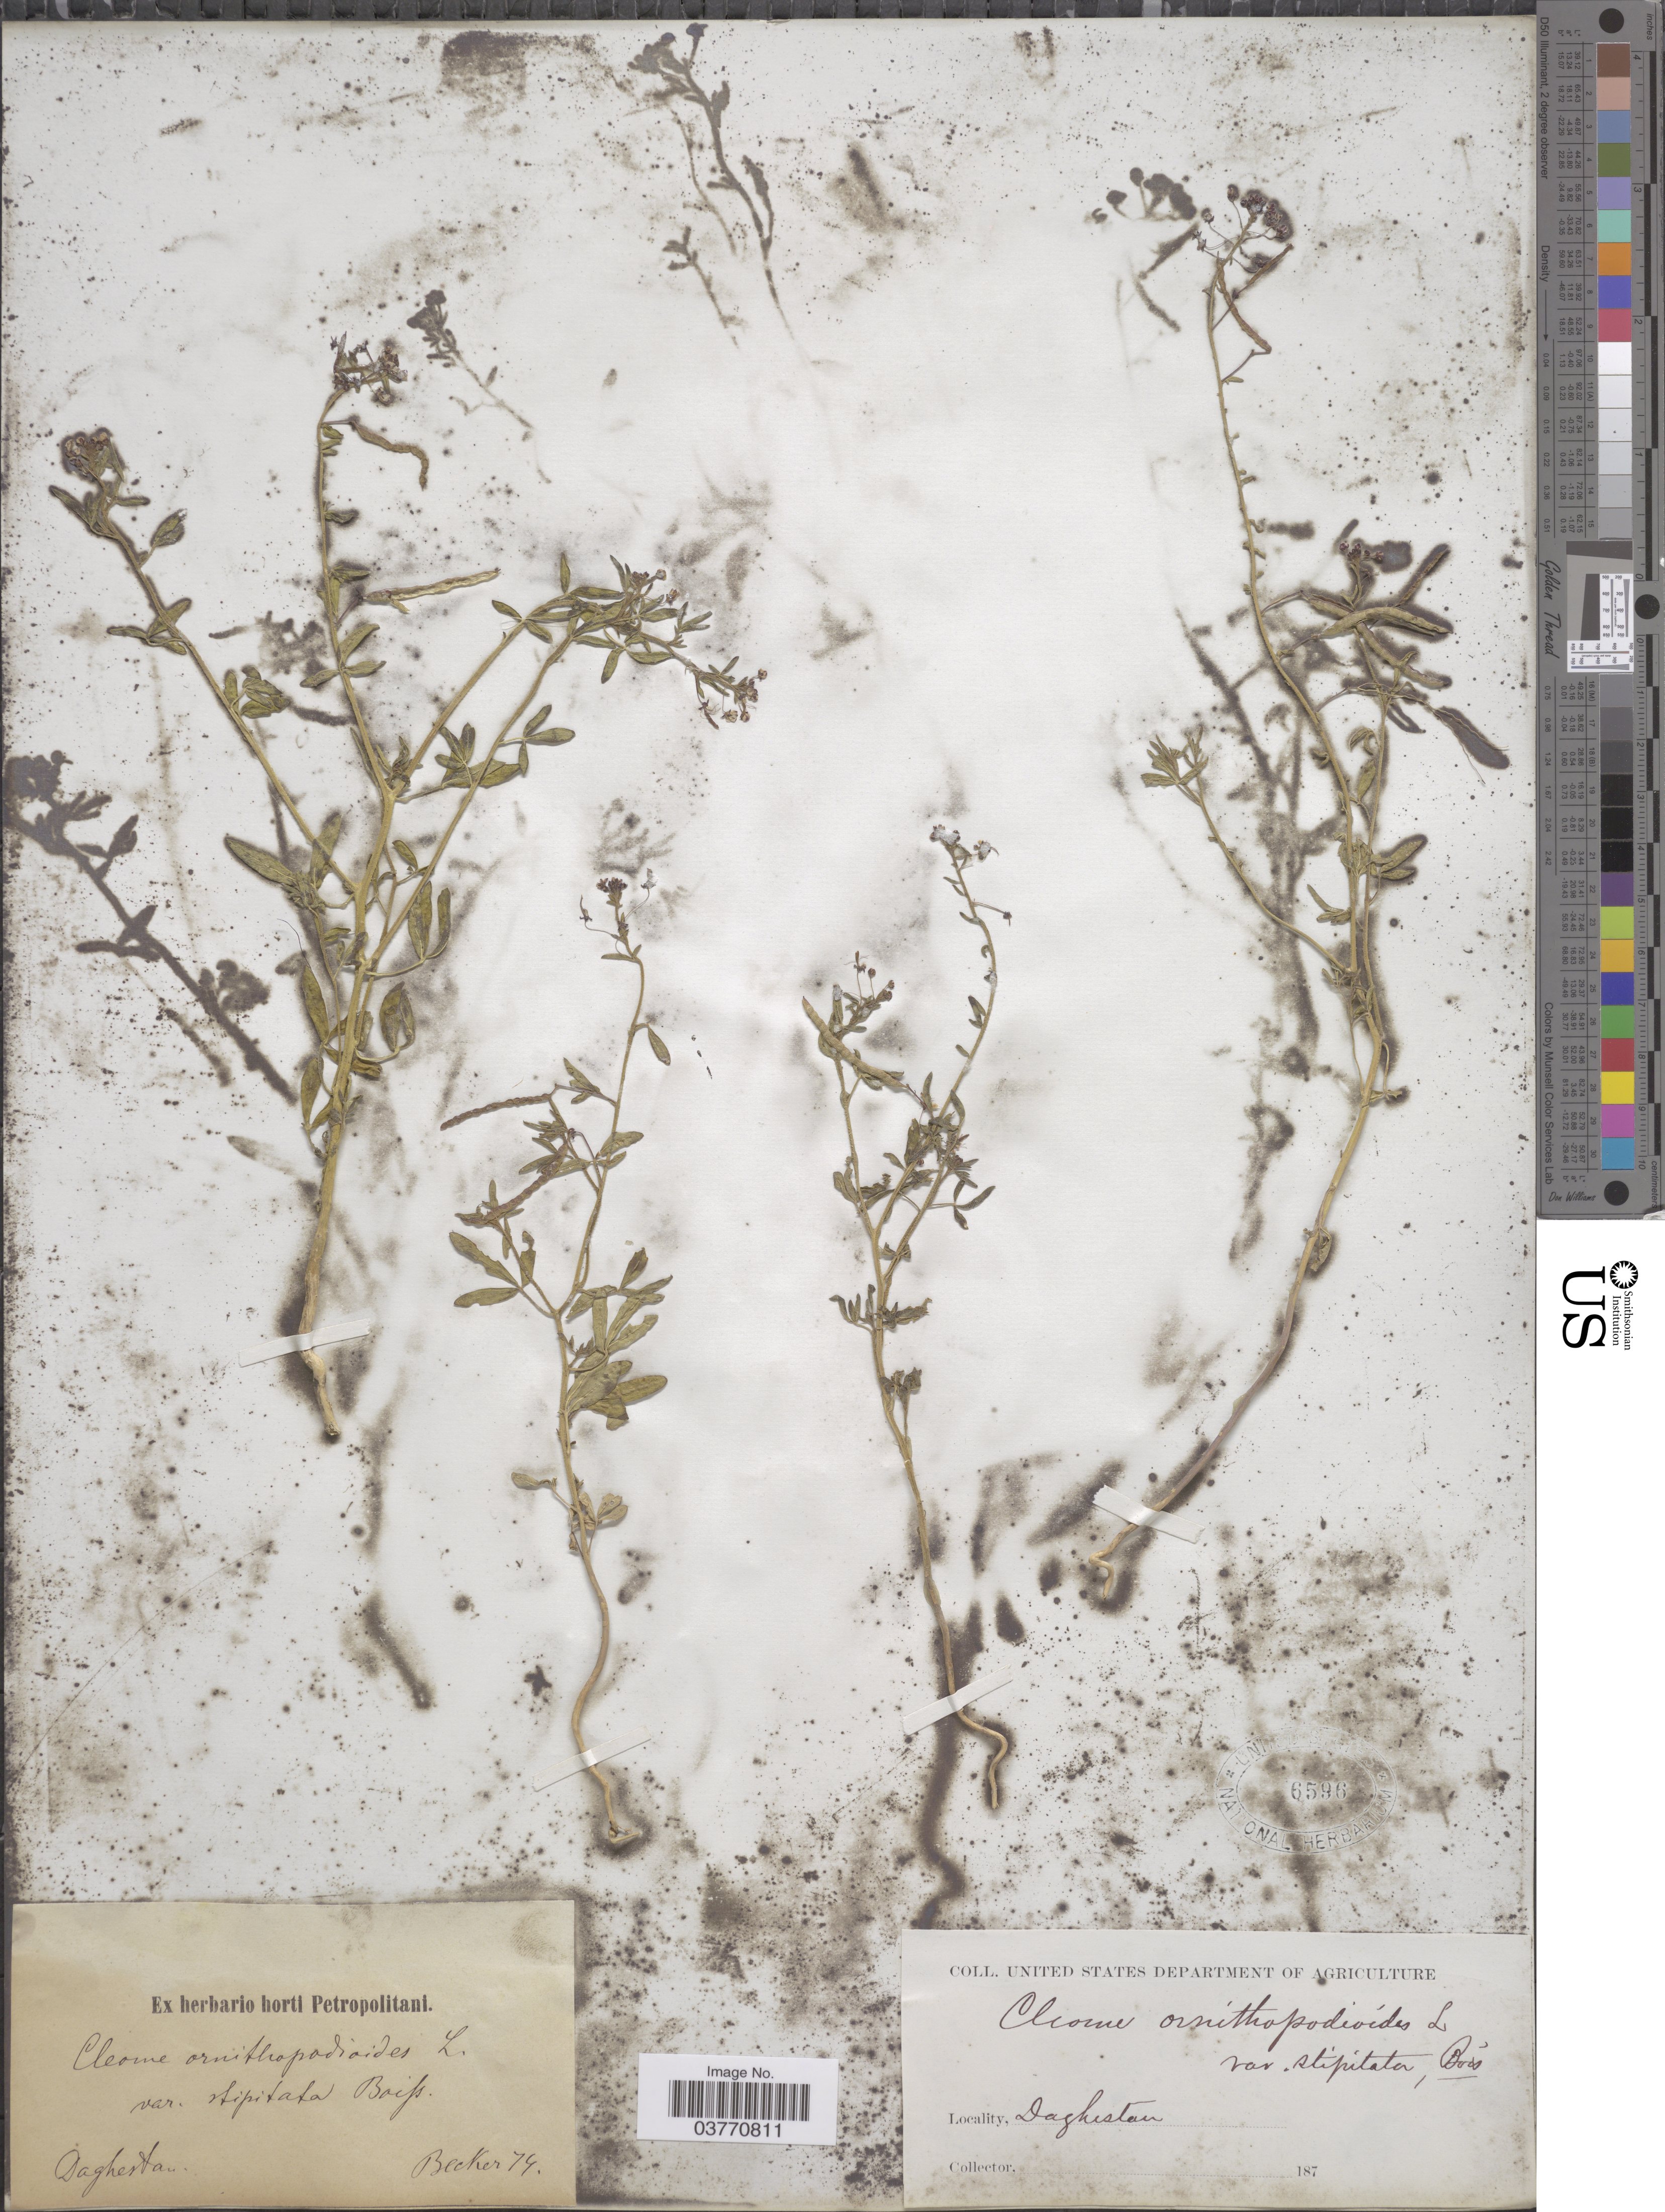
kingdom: Plantae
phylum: Tracheophyta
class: Magnoliopsida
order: Brassicales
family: Cleomaceae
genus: Cleome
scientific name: Cleome steveniana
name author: Schult. & Schult. f.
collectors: -. Becker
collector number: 74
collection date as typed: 187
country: Russian Federation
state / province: Dagestan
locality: Daghestan.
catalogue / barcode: US 6596